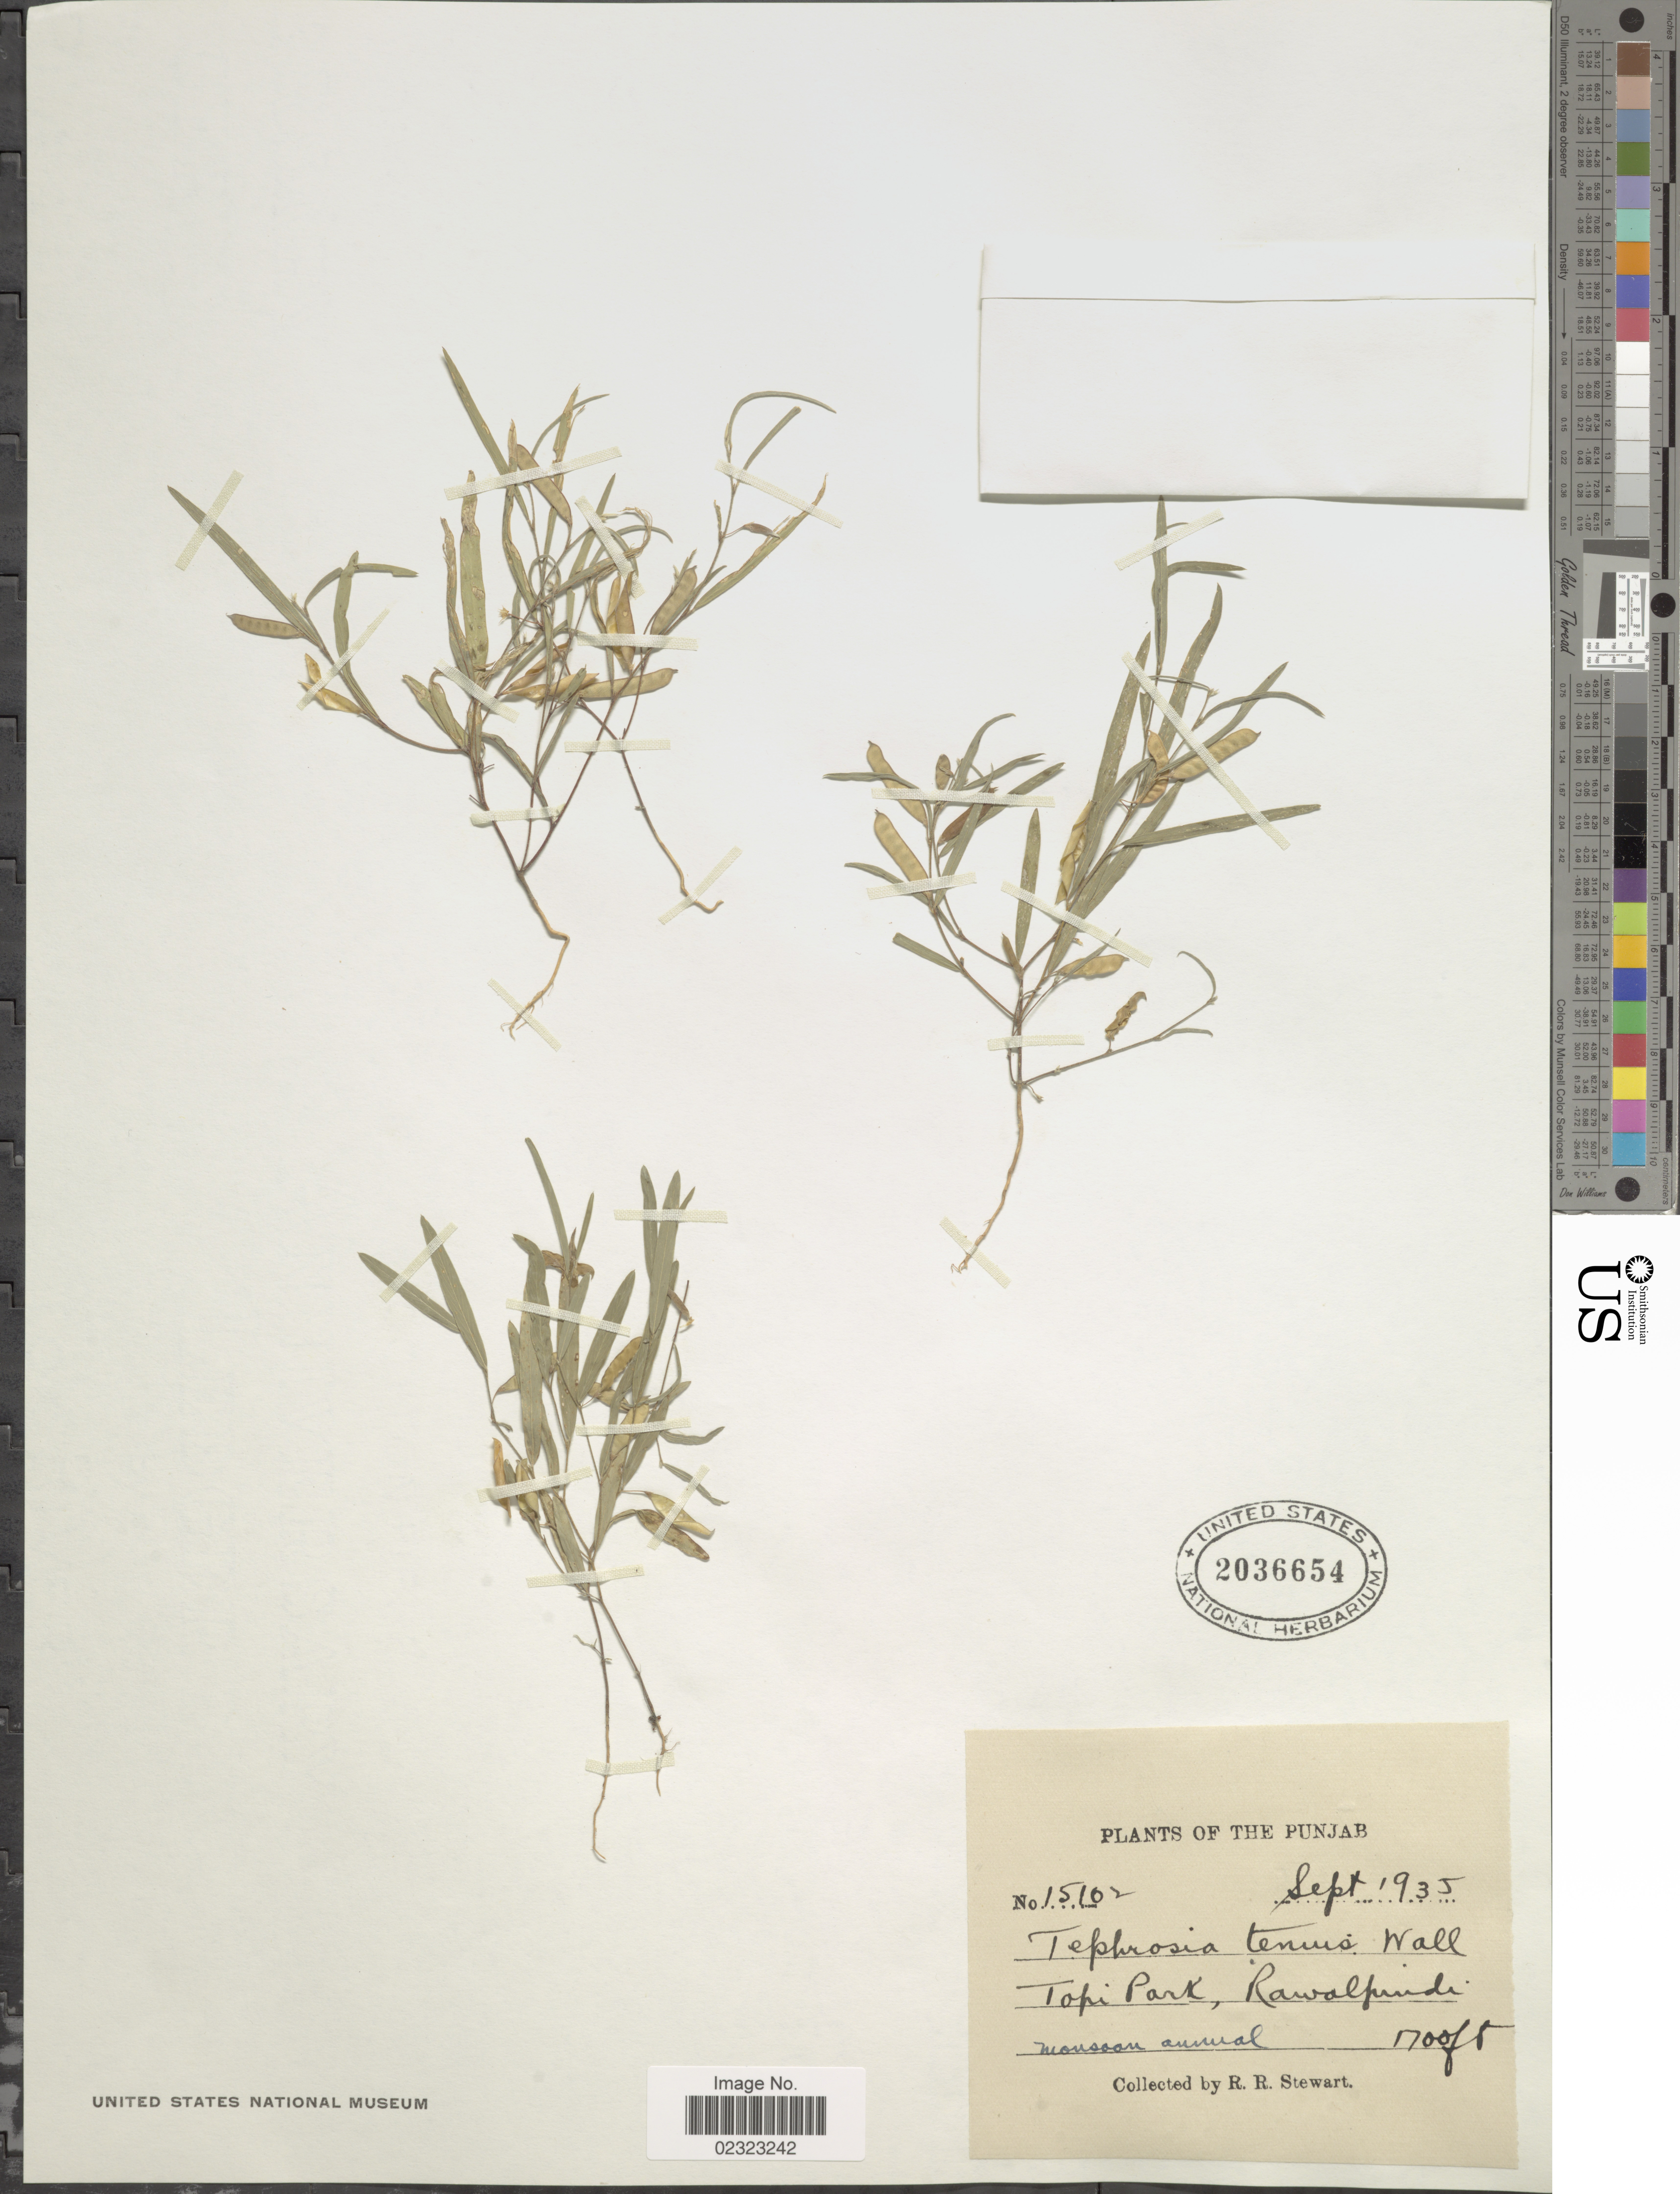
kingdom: Plantae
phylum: Tracheophyta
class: Magnoliopsida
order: Fabales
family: Fabaceae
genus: Tephrosia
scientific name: Tephrosia tenuis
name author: Wall.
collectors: R. R. Stewart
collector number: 15102*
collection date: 1935-09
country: Pakistan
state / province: Punjab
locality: The Punjab, Topi Park, Rawalpindi, monsoon annual.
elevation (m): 518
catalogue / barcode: US 2036654